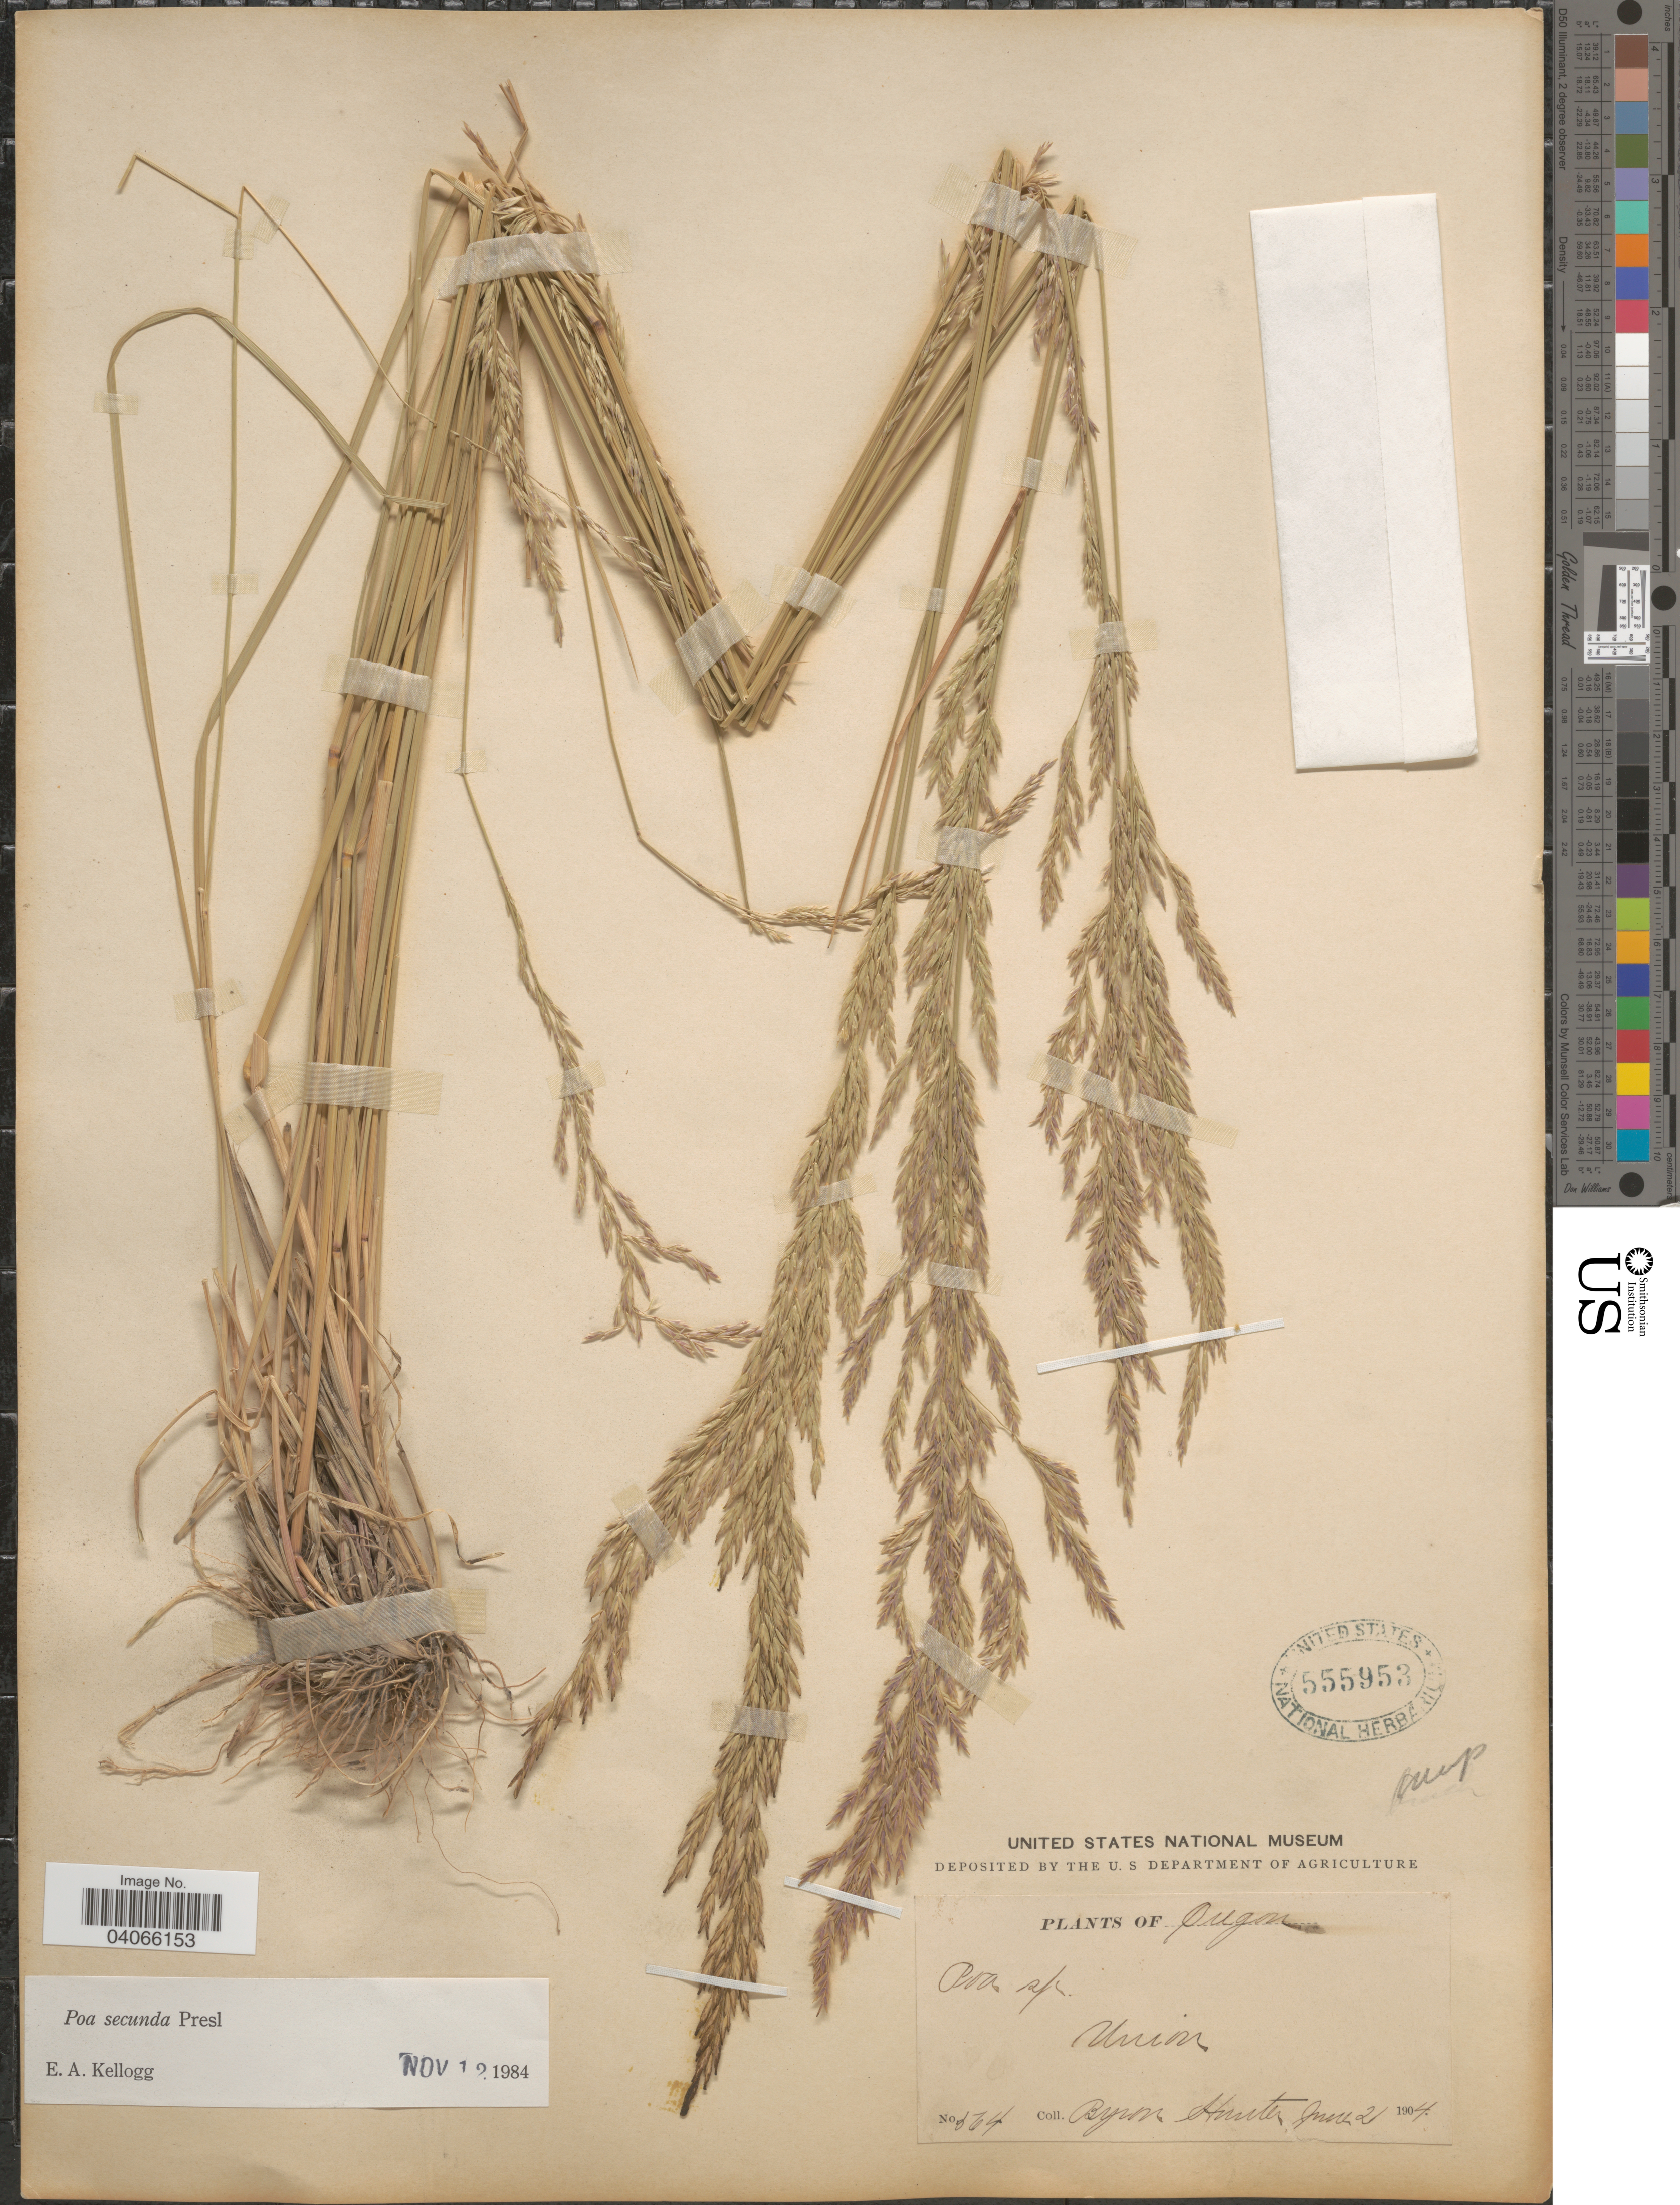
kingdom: Plantae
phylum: Tracheophyta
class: Liliopsida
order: Poales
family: Poaceae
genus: Poa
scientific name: Poa secunda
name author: J. Presl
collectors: B. Hunter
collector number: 564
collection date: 1904-06-21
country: United States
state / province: Oregon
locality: Union.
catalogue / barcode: US 555953